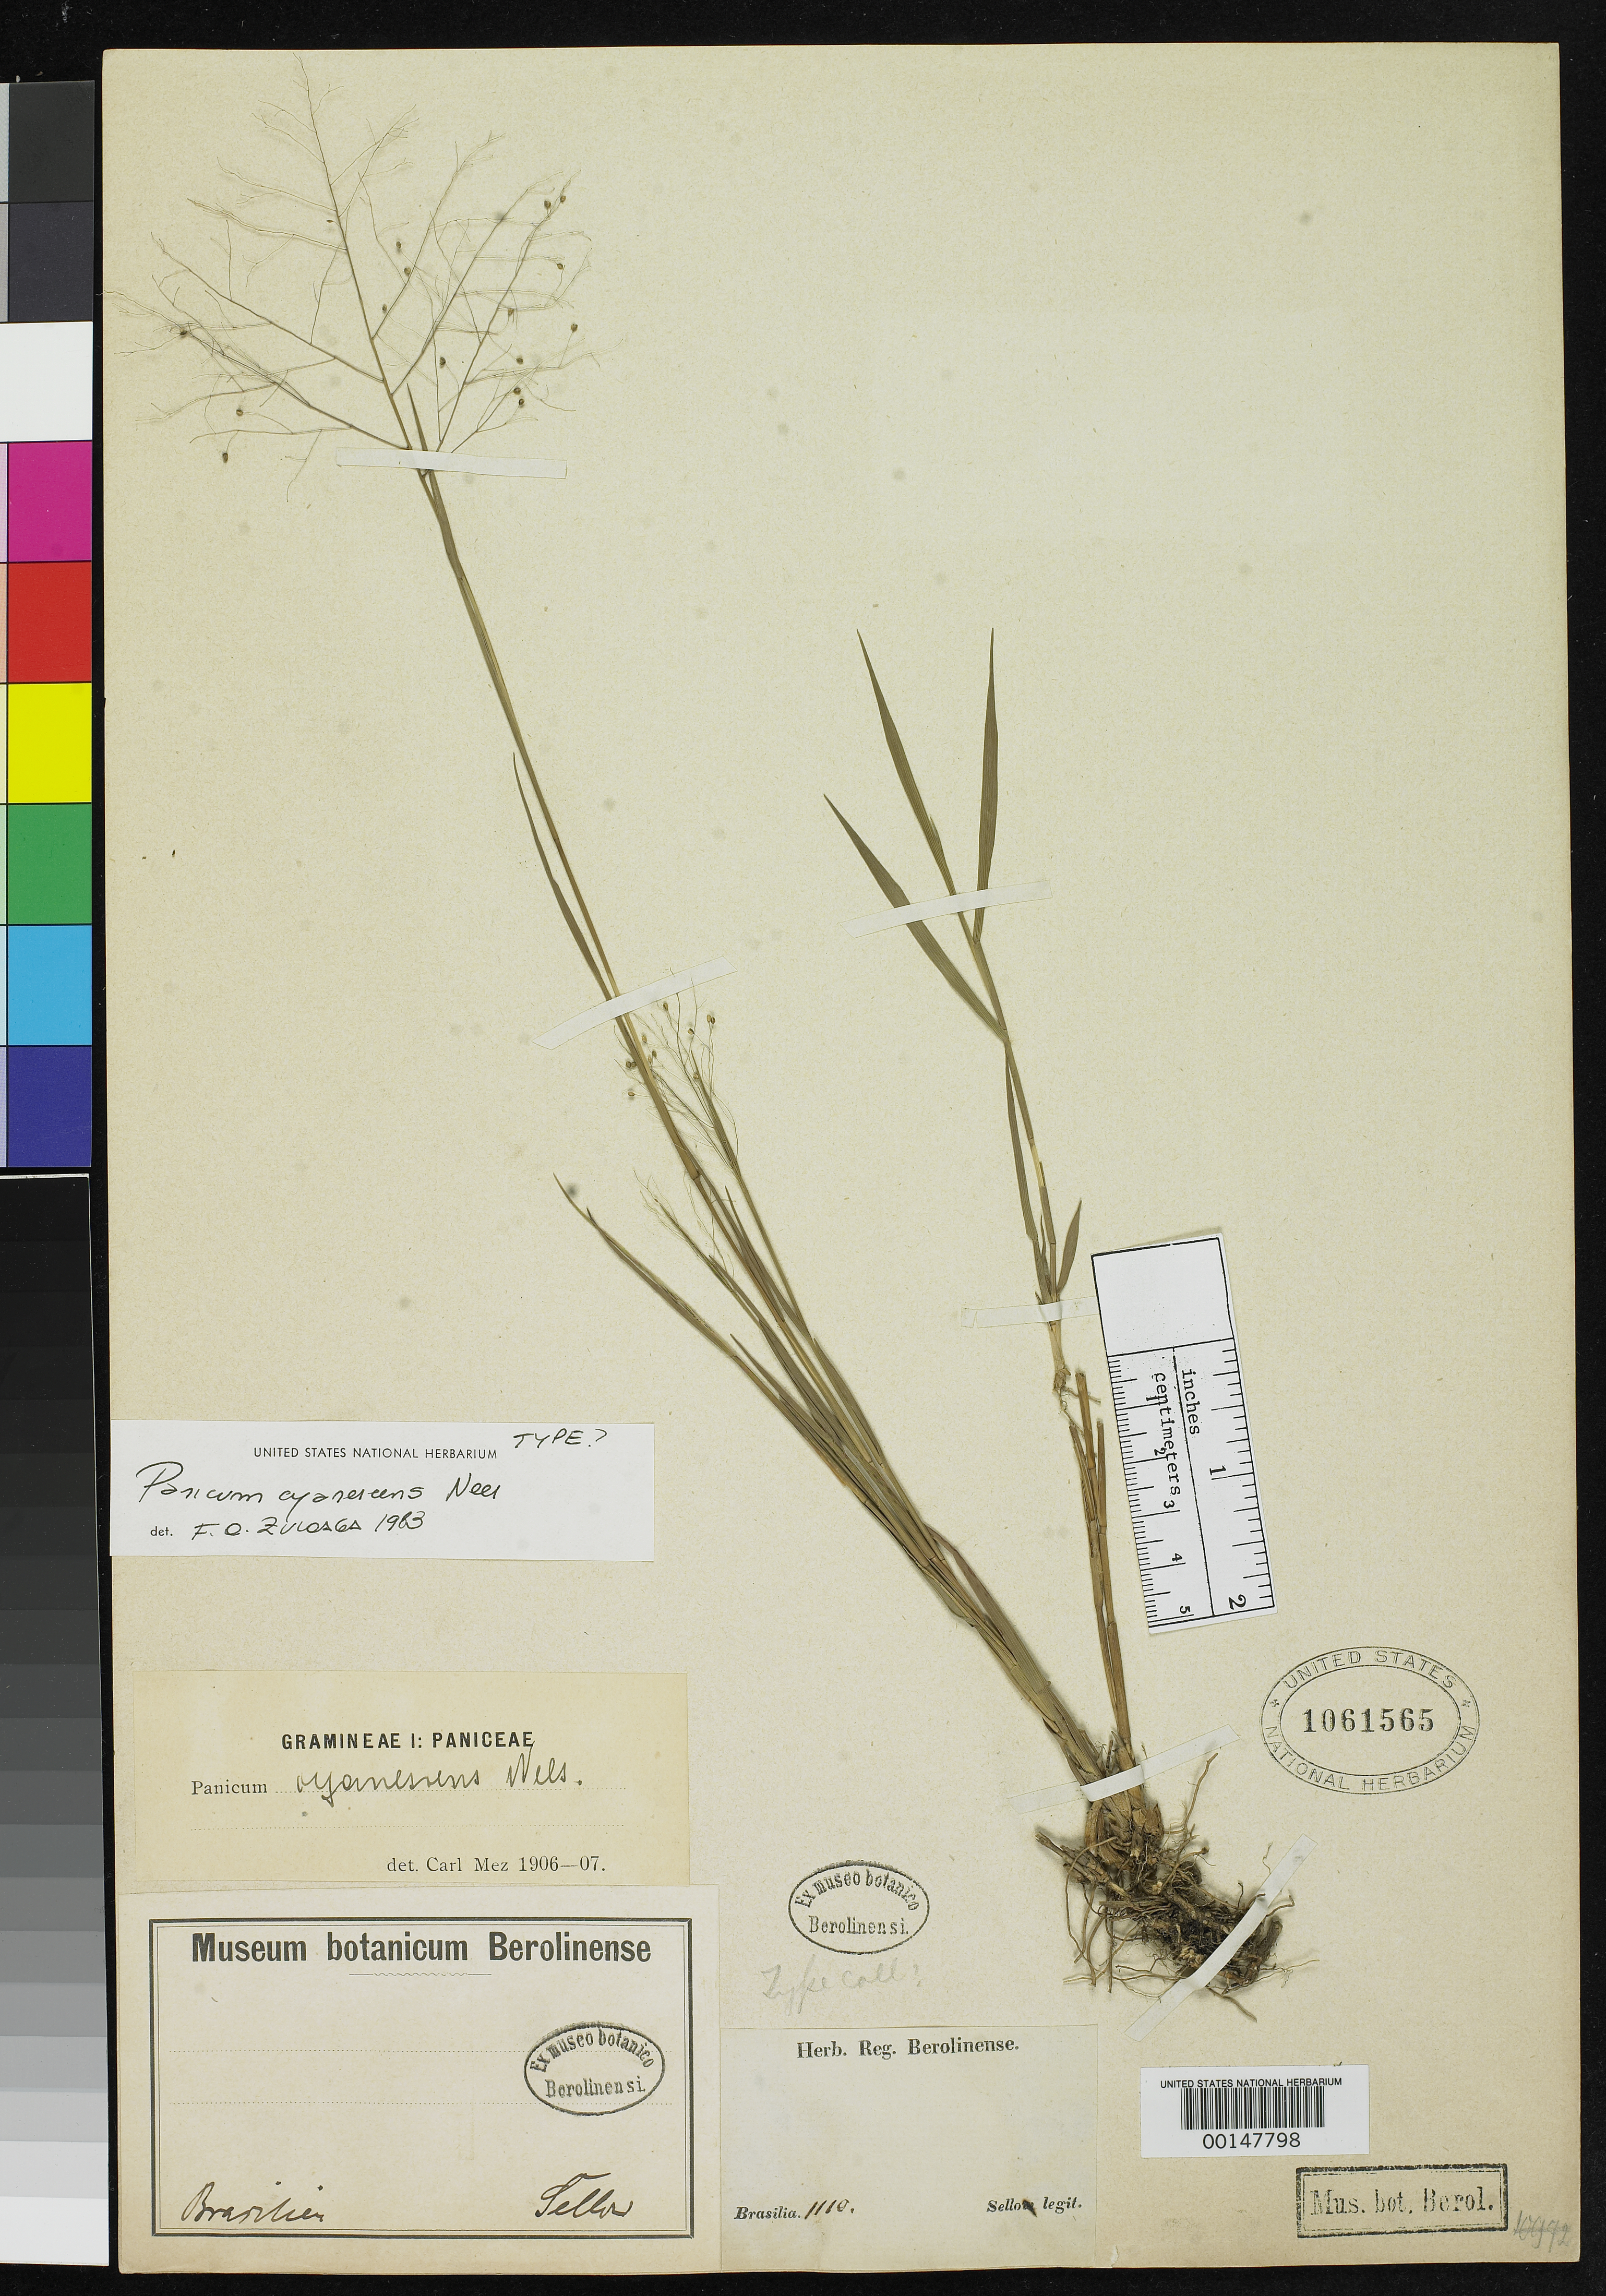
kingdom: Plantae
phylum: Tracheophyta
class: Liliopsida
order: Poales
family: Poaceae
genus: Panicum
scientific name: Panicum cyanescens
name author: Nees ex Trin.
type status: Type Collection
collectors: F. Sellow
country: Brazil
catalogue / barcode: US 1061565